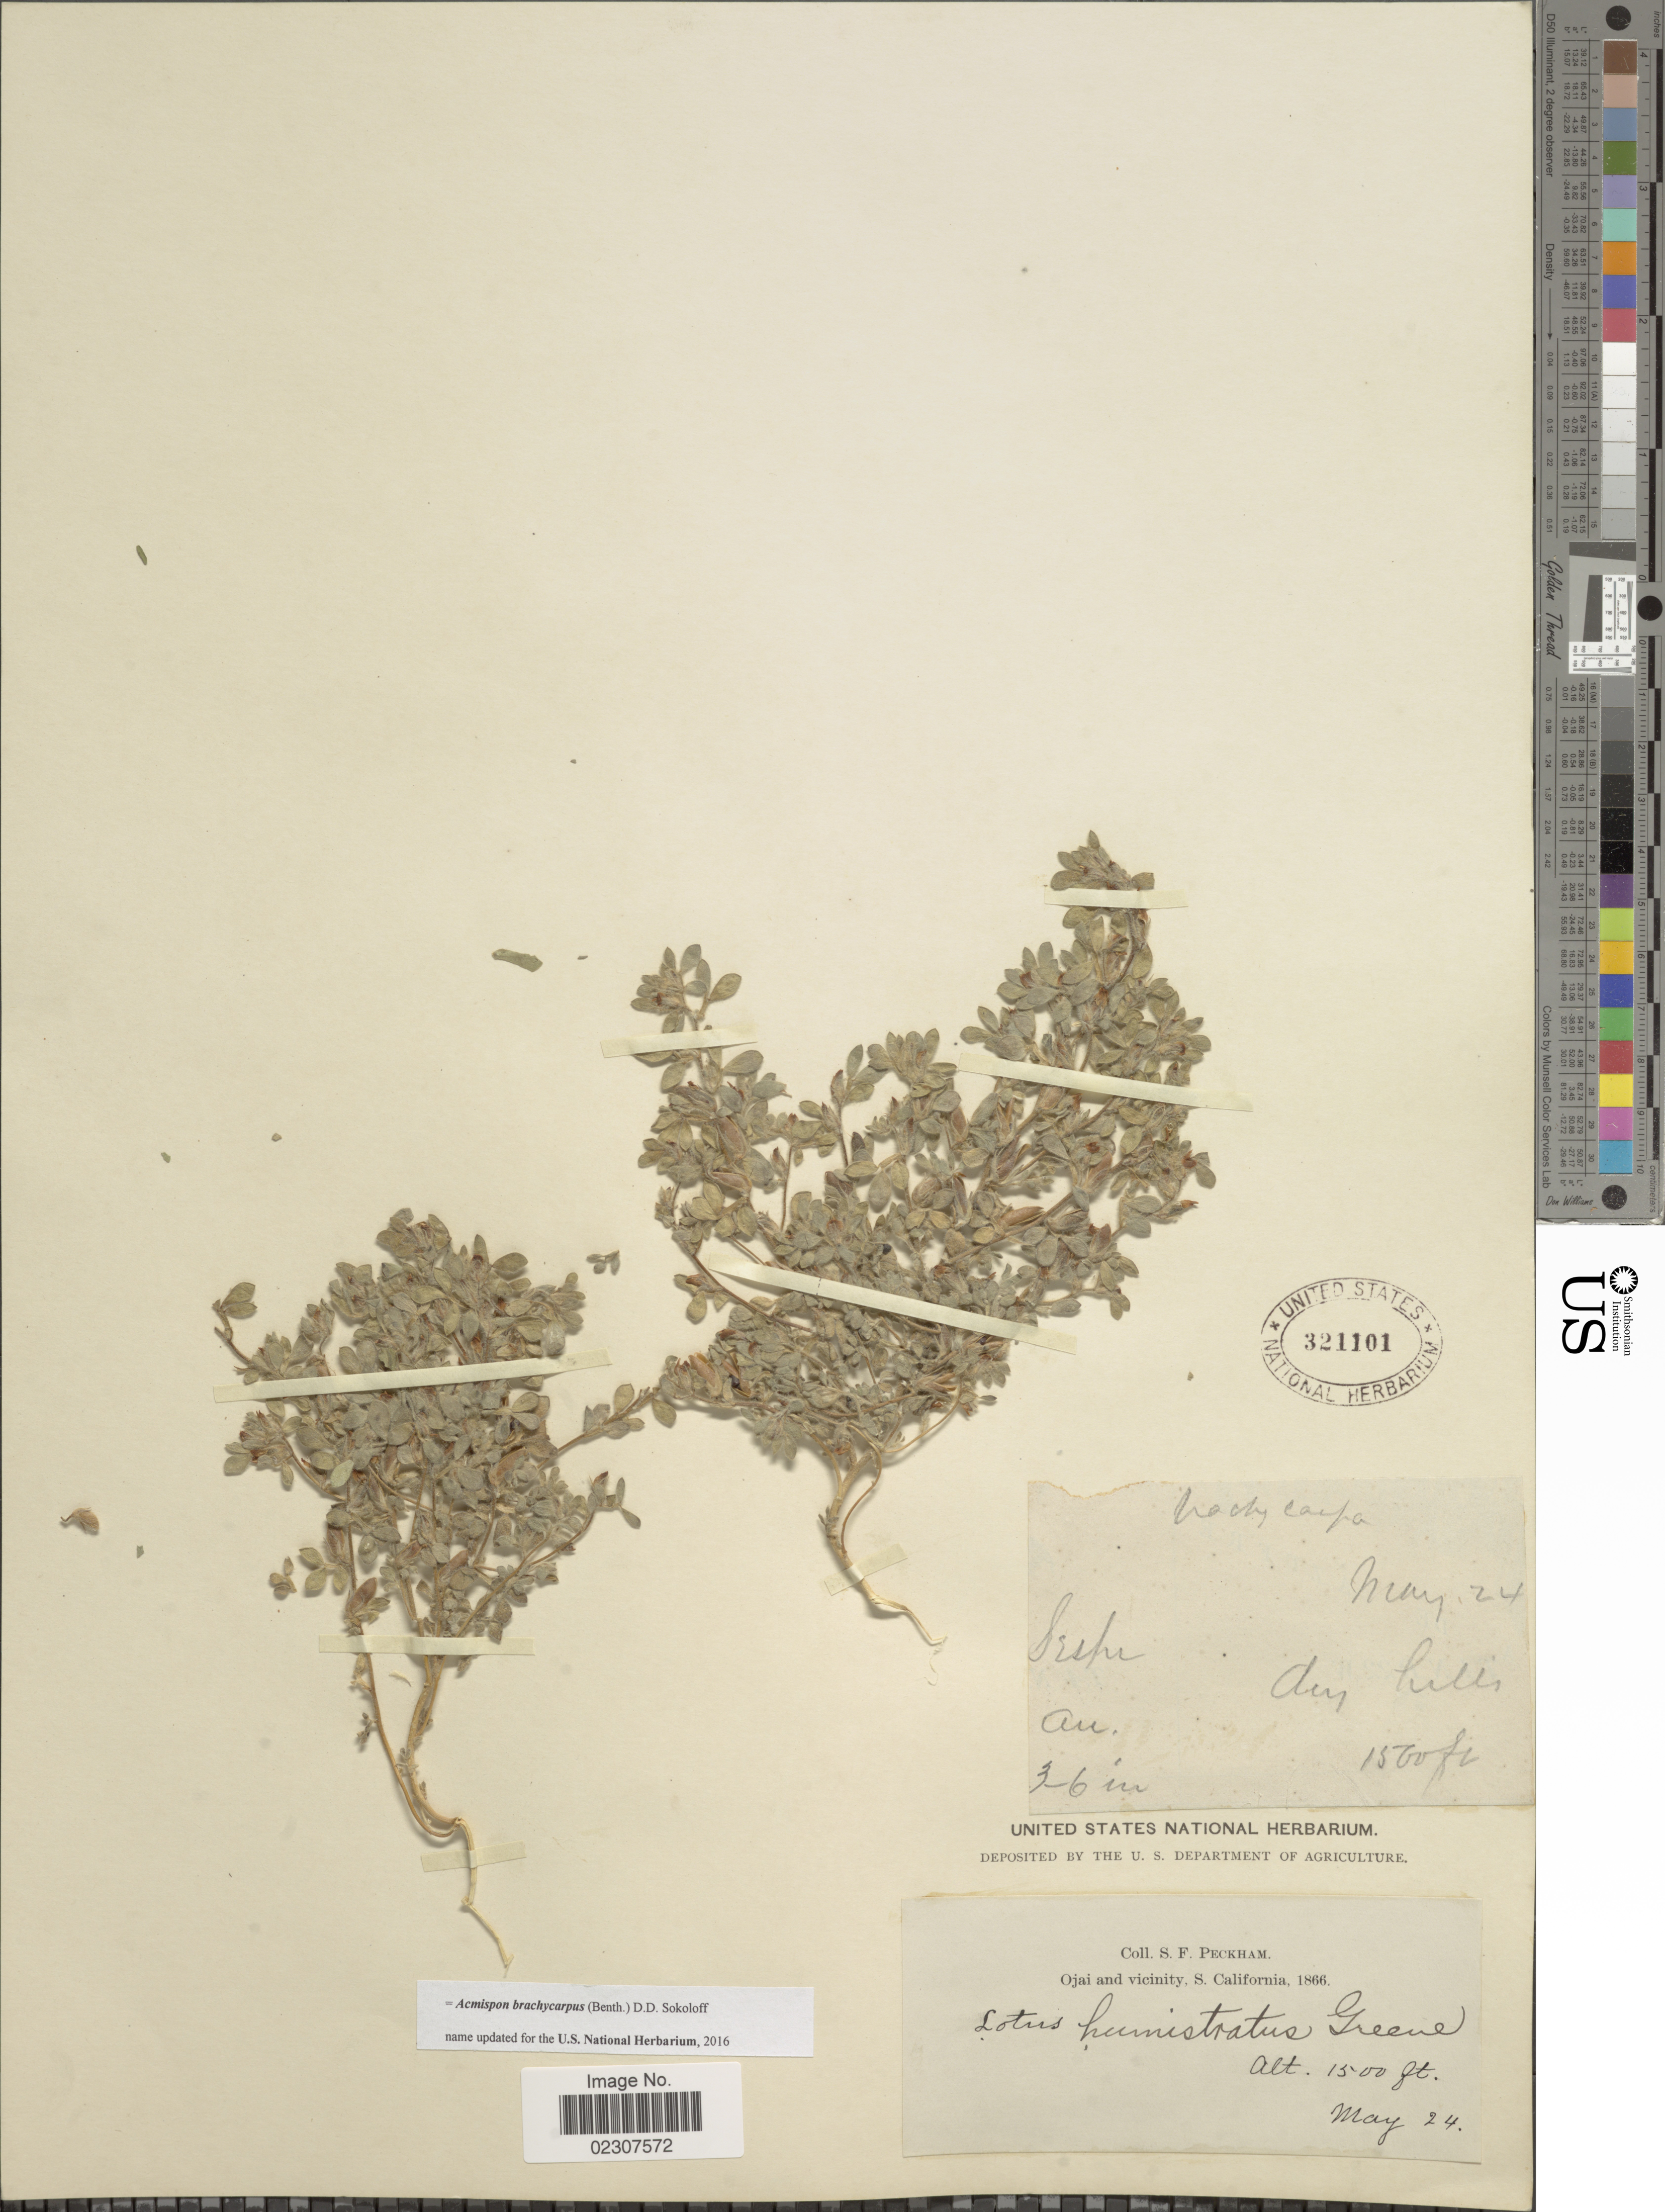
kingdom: Plantae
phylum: Tracheophyta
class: Magnoliopsida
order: Fabales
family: Fabaceae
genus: Acmispon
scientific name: Acmispon brachycarpus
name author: (Benth.) D.D. Sokoloff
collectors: S. Peckham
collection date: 1866-05-24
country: United States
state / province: California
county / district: Ventura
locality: Ojai and vicinity S. California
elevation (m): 457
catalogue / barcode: US 321101